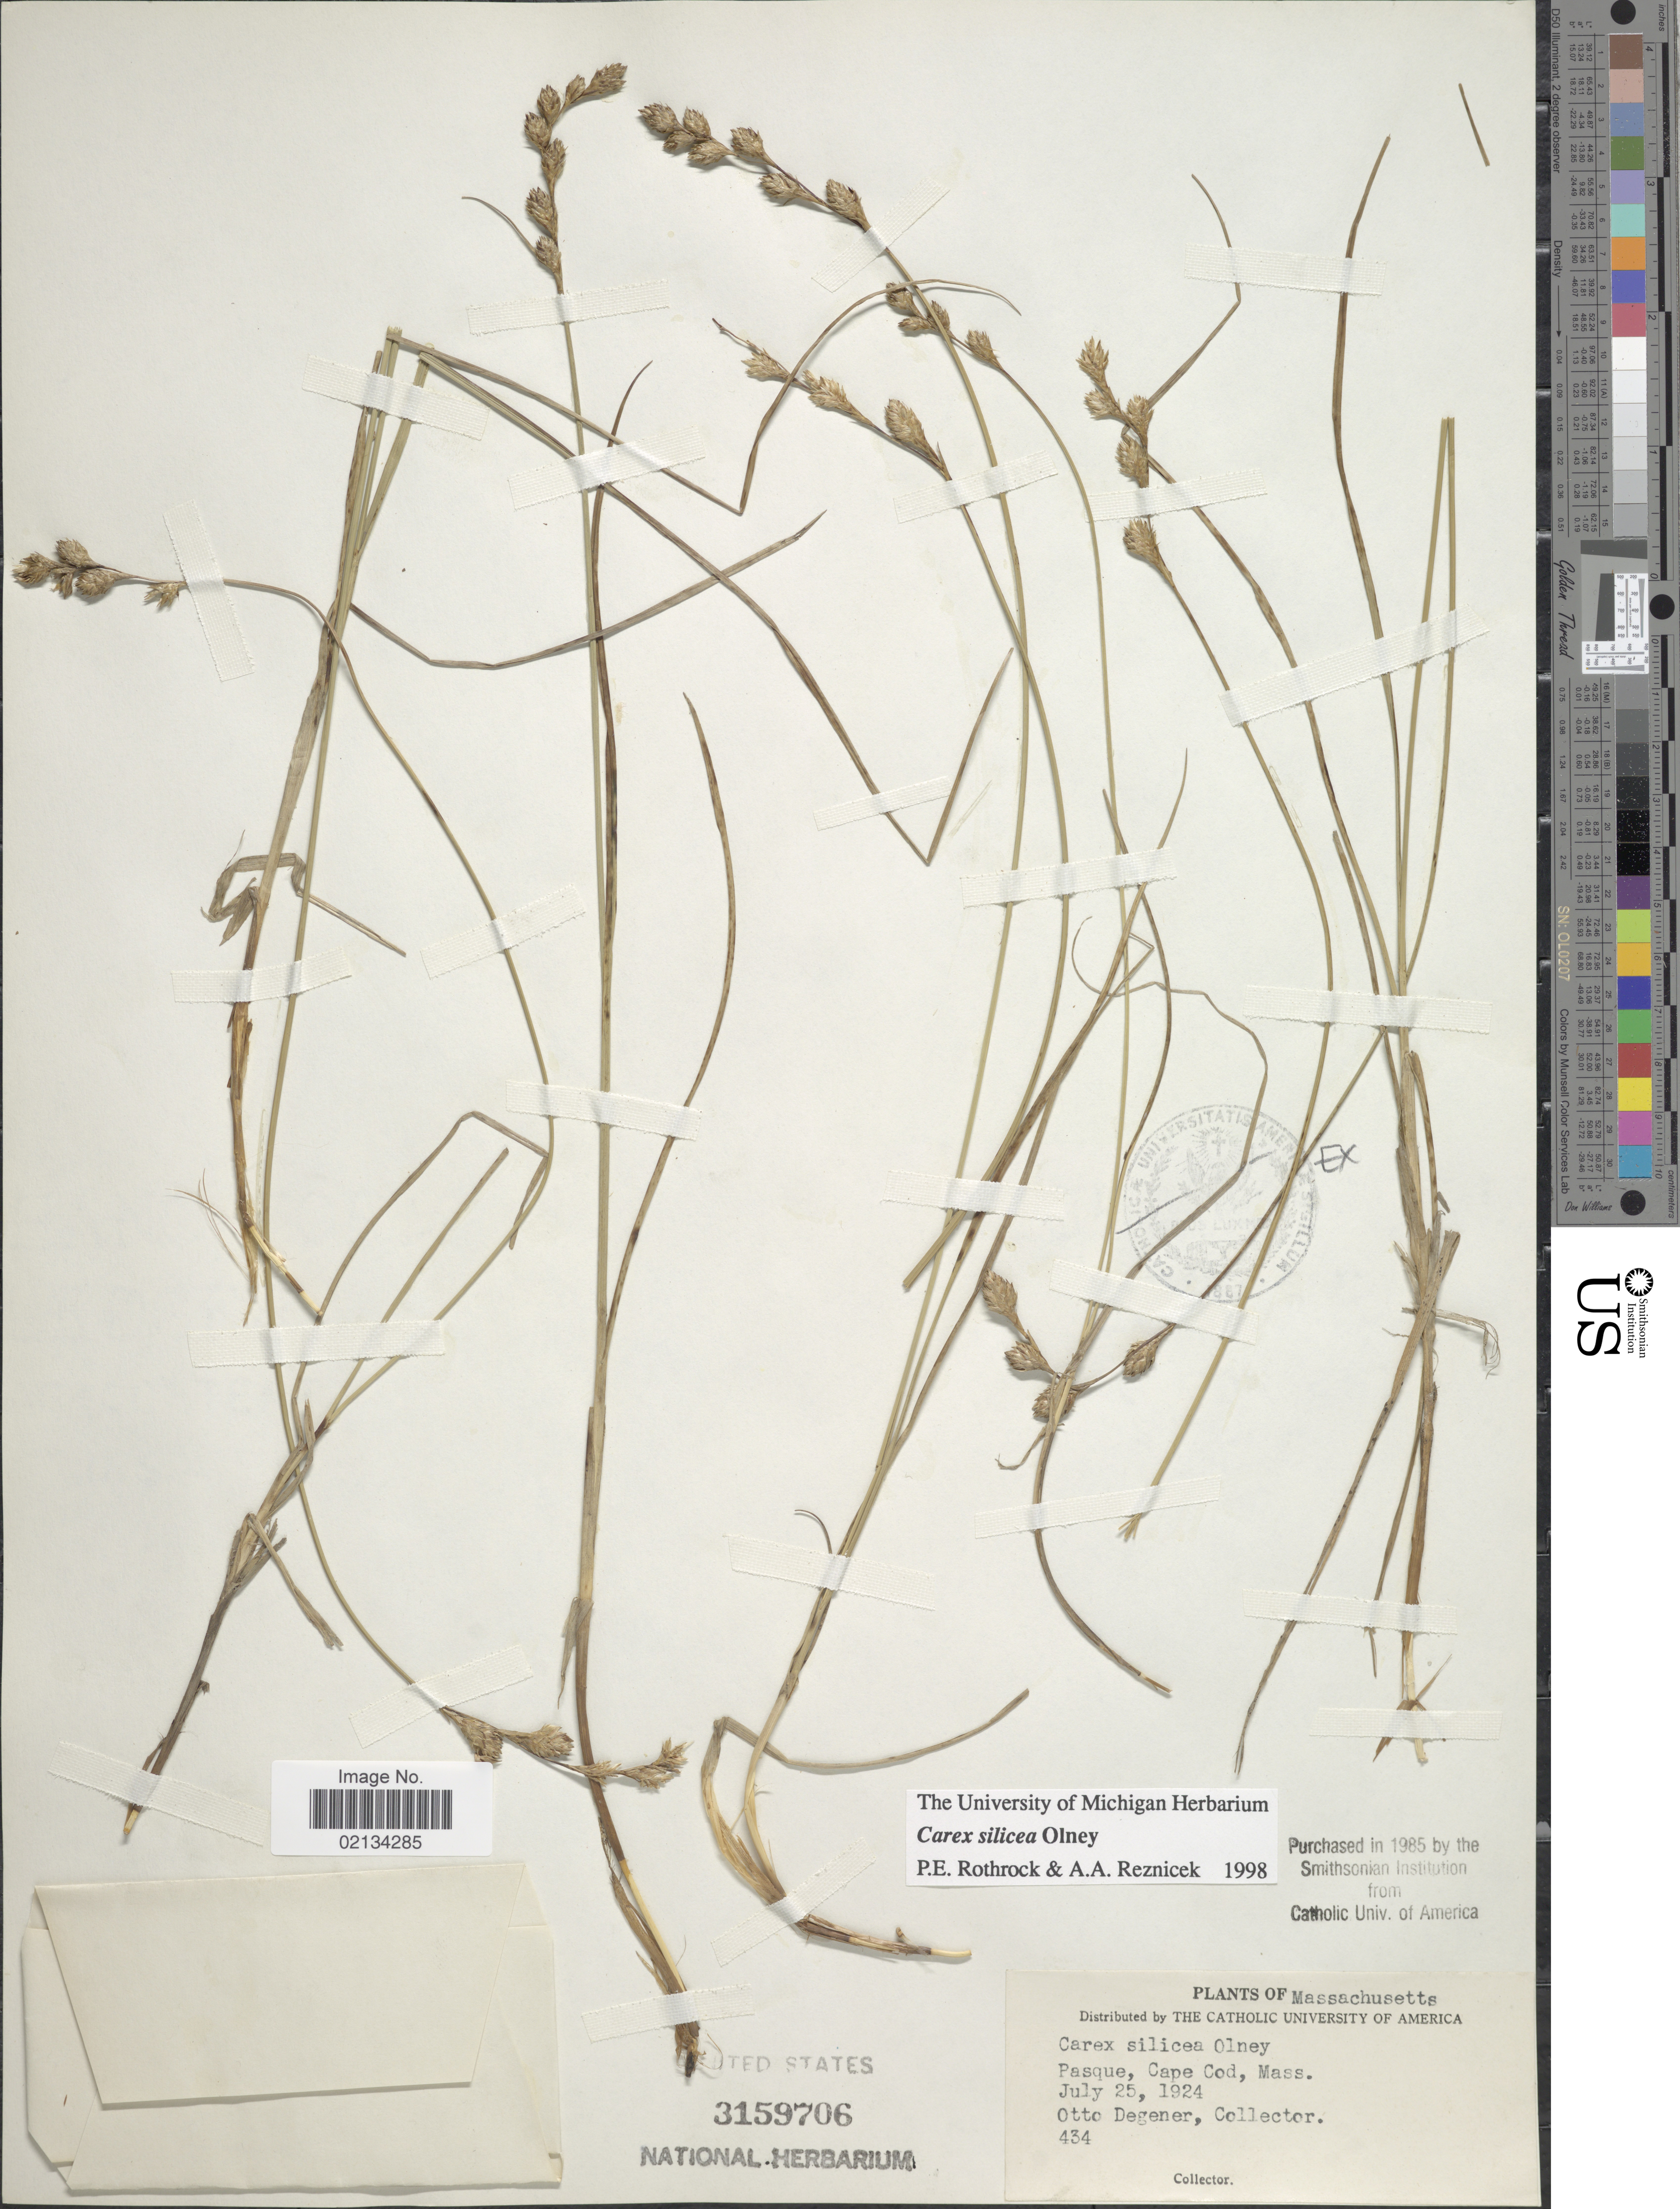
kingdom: Plantae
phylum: Tracheophyta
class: Liliopsida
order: Poales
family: Cyperaceae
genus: Carex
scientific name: Carex silicea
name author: Olney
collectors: O. Degener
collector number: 434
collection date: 1924-07-25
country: United States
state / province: Massachusetts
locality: Pasque, Cape Cod.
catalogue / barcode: US 3159706